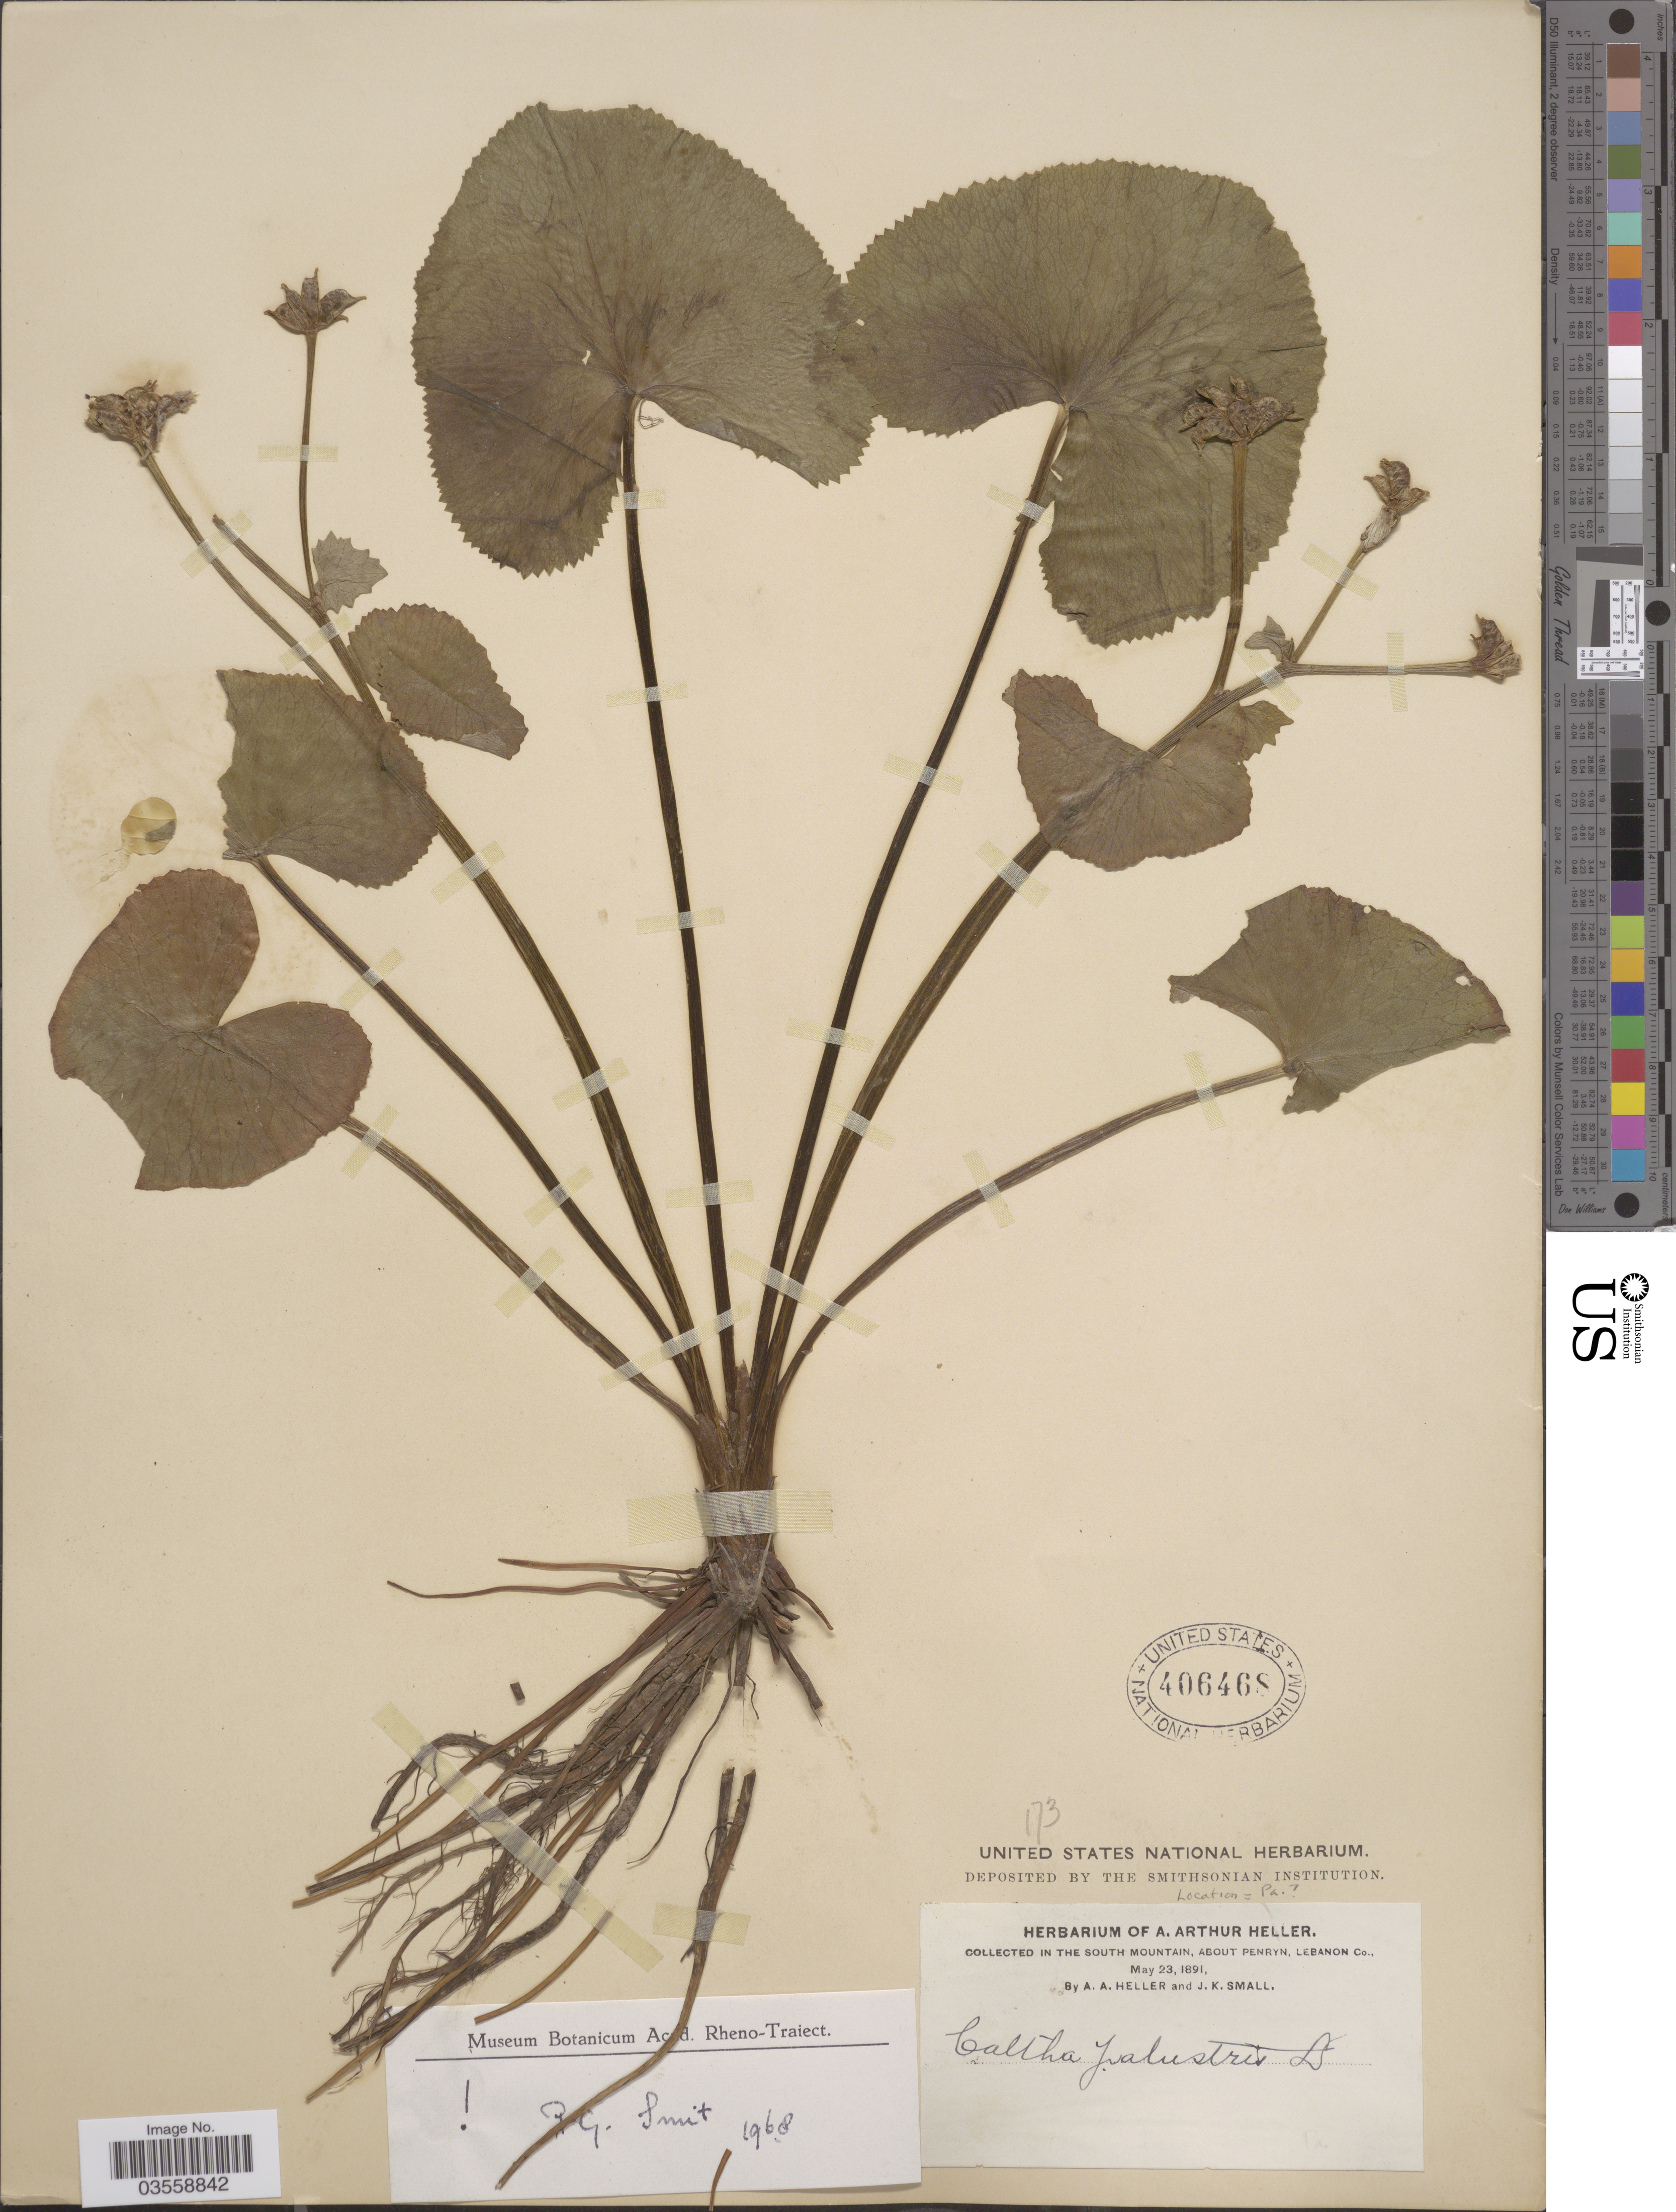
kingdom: Plantae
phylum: Tracheophyta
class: Magnoliopsida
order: Ranunculales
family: Ranunculaceae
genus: Caltha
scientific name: Caltha palustris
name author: L.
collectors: A. A. Heller & J. K. Small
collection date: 1891-05-23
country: United States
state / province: Pennsylvania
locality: South Mountain, about Penryn, Lebanon Co.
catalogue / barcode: US 406468